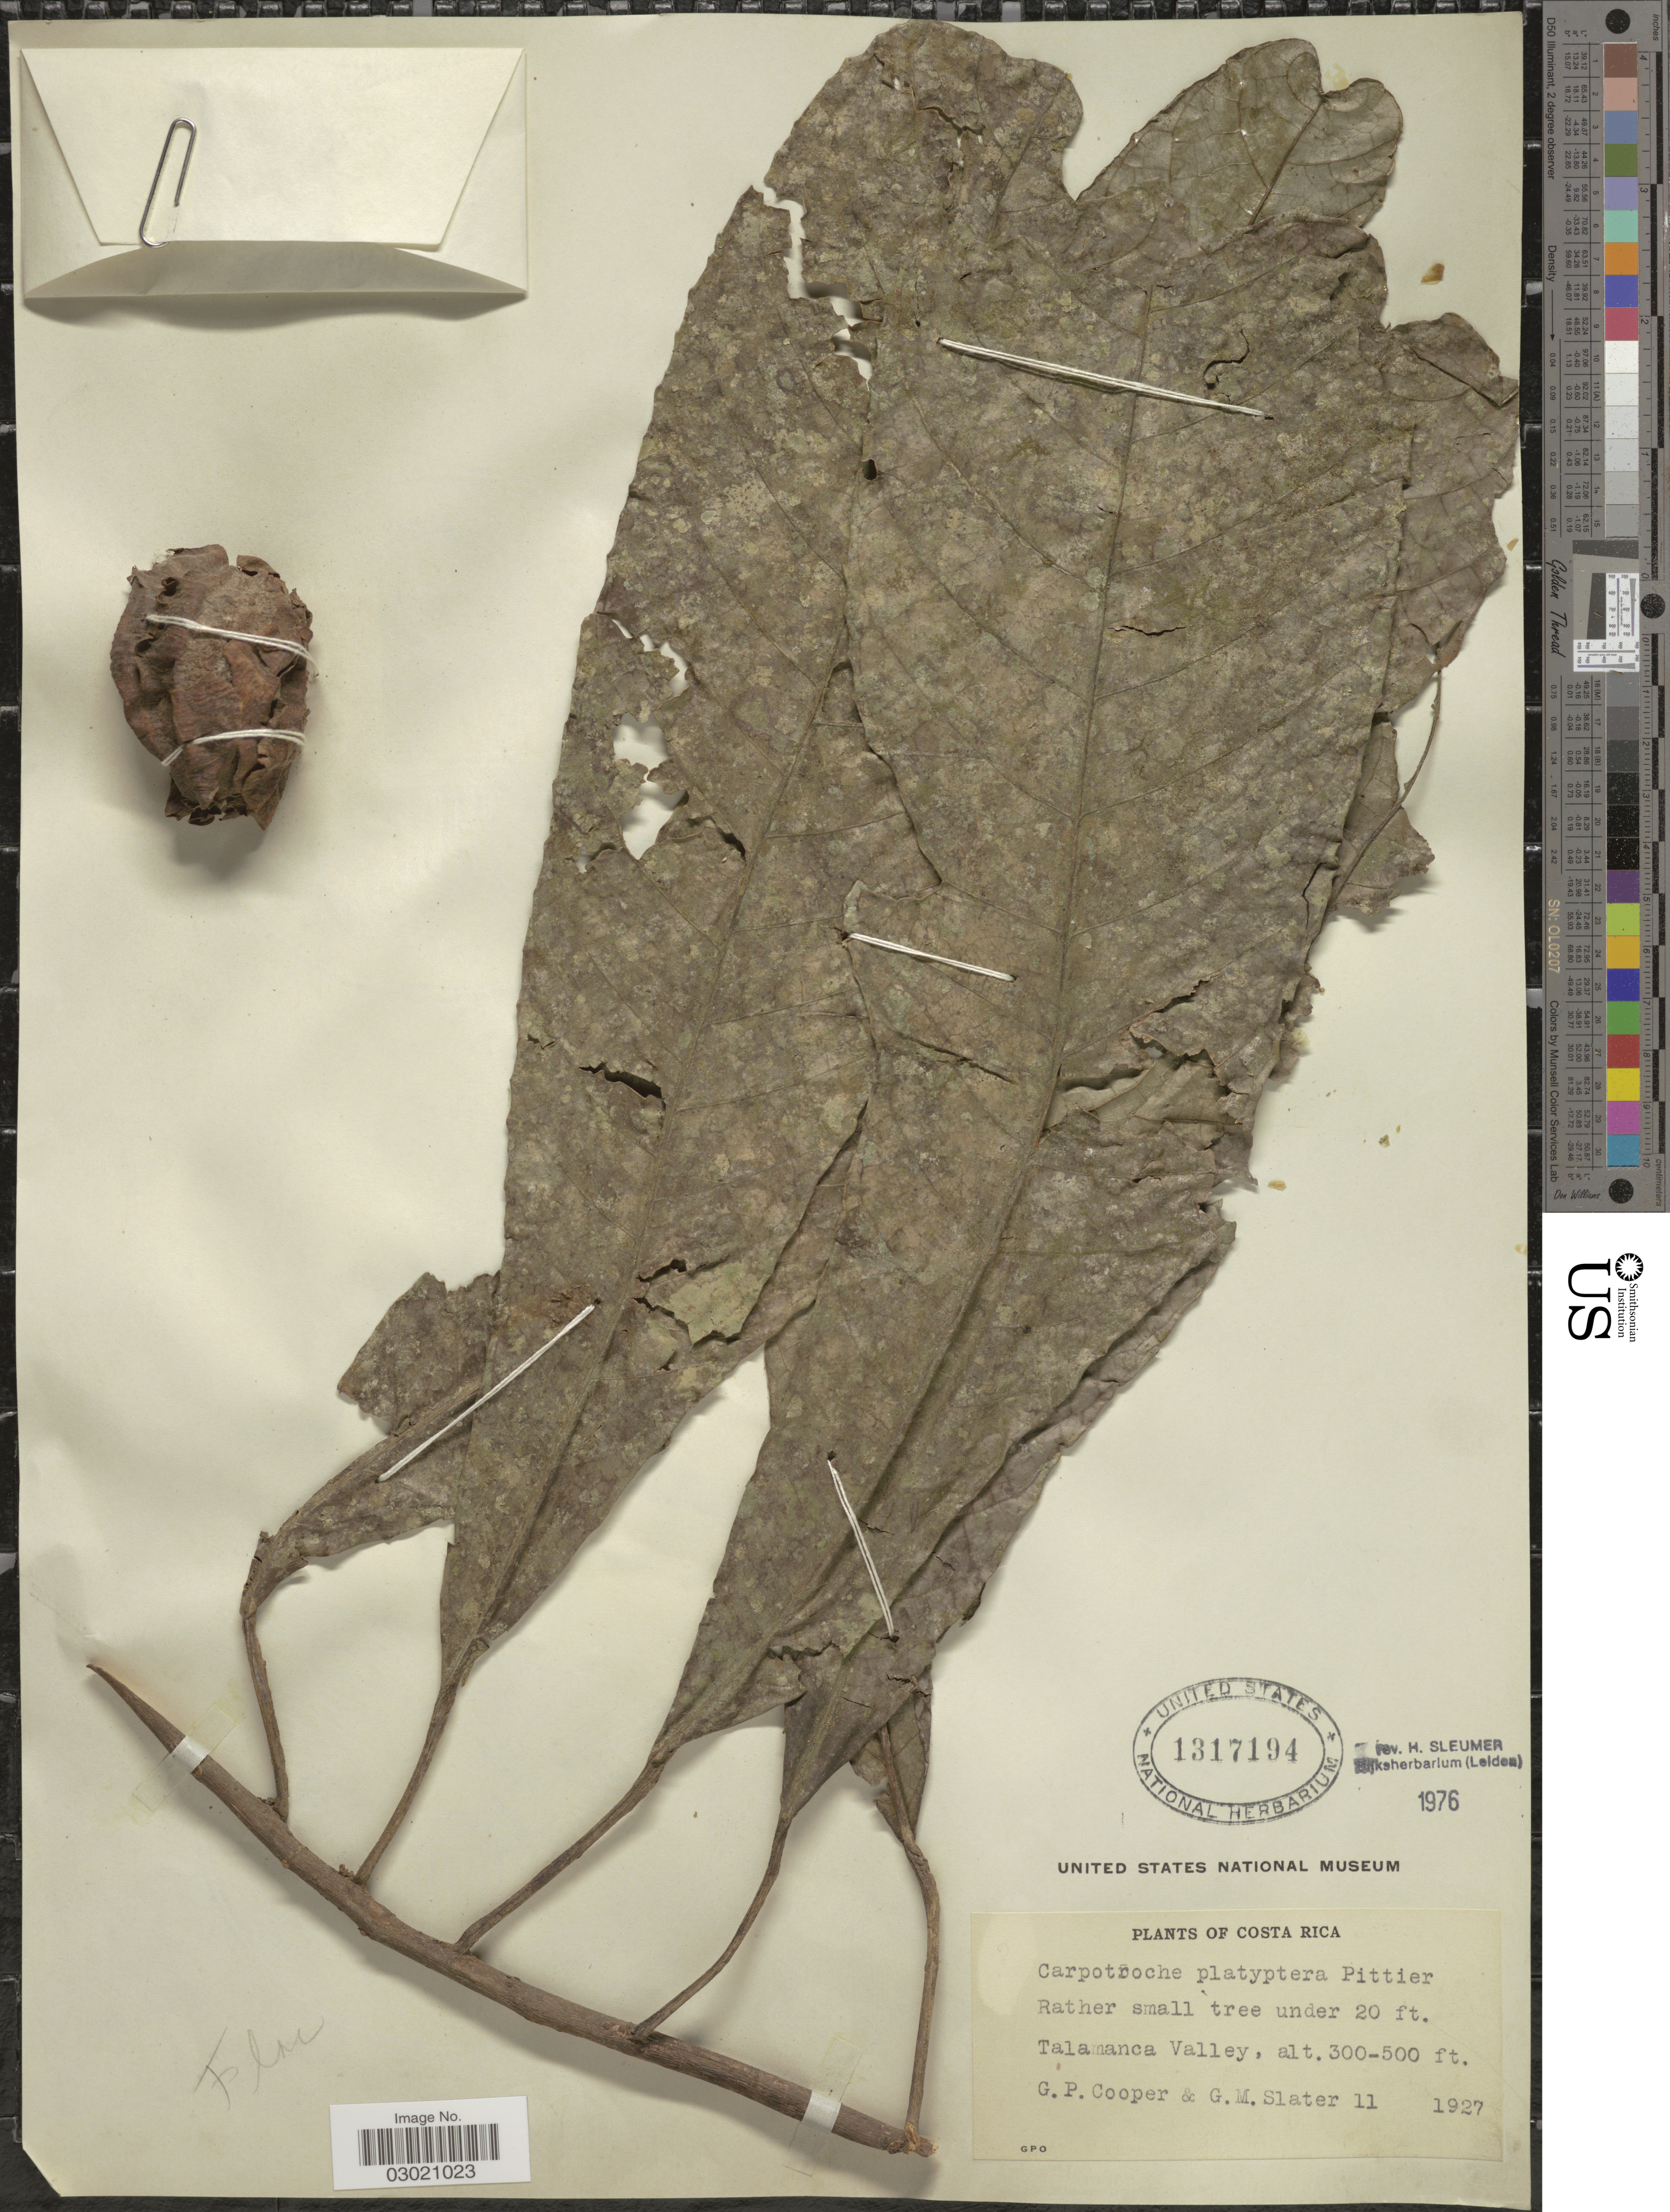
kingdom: Plantae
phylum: Tracheophyta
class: Magnoliopsida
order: Malpighiales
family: Achariaceae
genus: Carpotroche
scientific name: Carpotroche platyptera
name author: Pittier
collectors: G. Cooper & G. Slater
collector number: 11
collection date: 1927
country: Costa Rica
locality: Talamanca Valley.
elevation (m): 91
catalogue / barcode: US 1317194